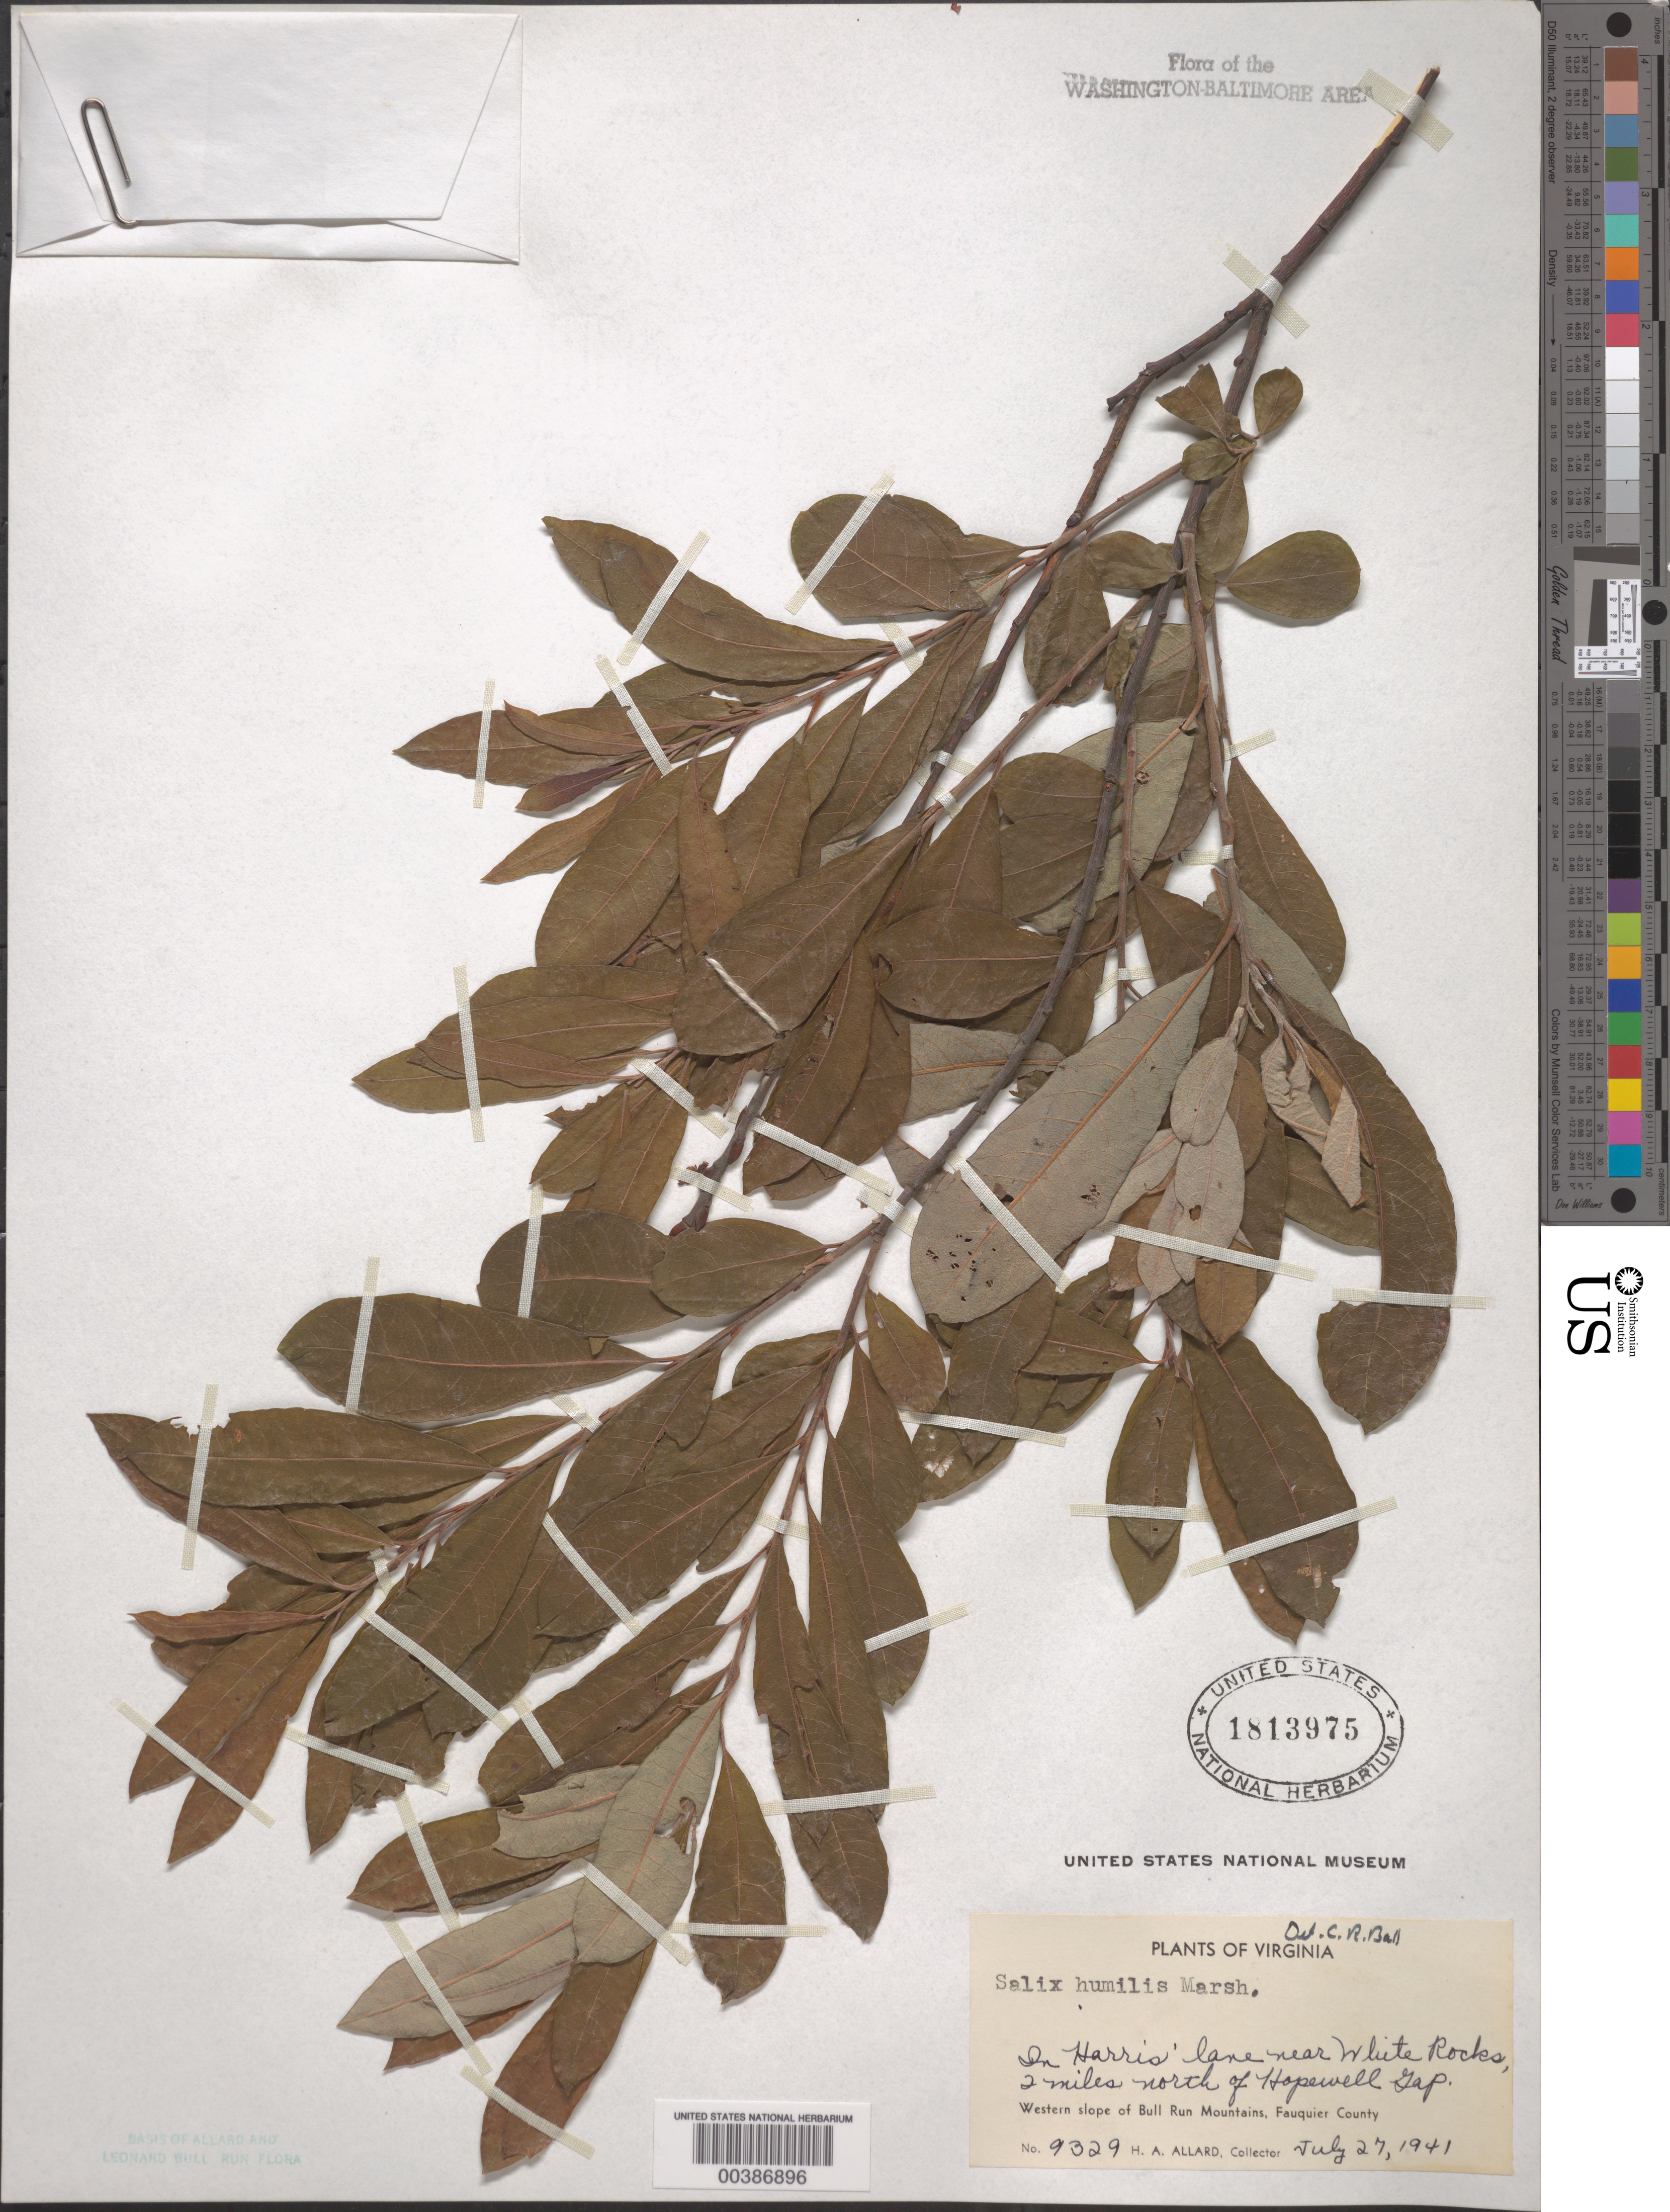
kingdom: Plantae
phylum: Tracheophyta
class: Magnoliopsida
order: Malpighiales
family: Salicaceae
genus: Salix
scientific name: Salix humilis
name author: Marshall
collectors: H. A. Allard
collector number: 9329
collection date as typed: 27 Jul 1941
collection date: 1941-07-27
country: United States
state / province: Virginia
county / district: Fauquier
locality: North of Hopewell Gap near White Rocks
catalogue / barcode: US 1813975